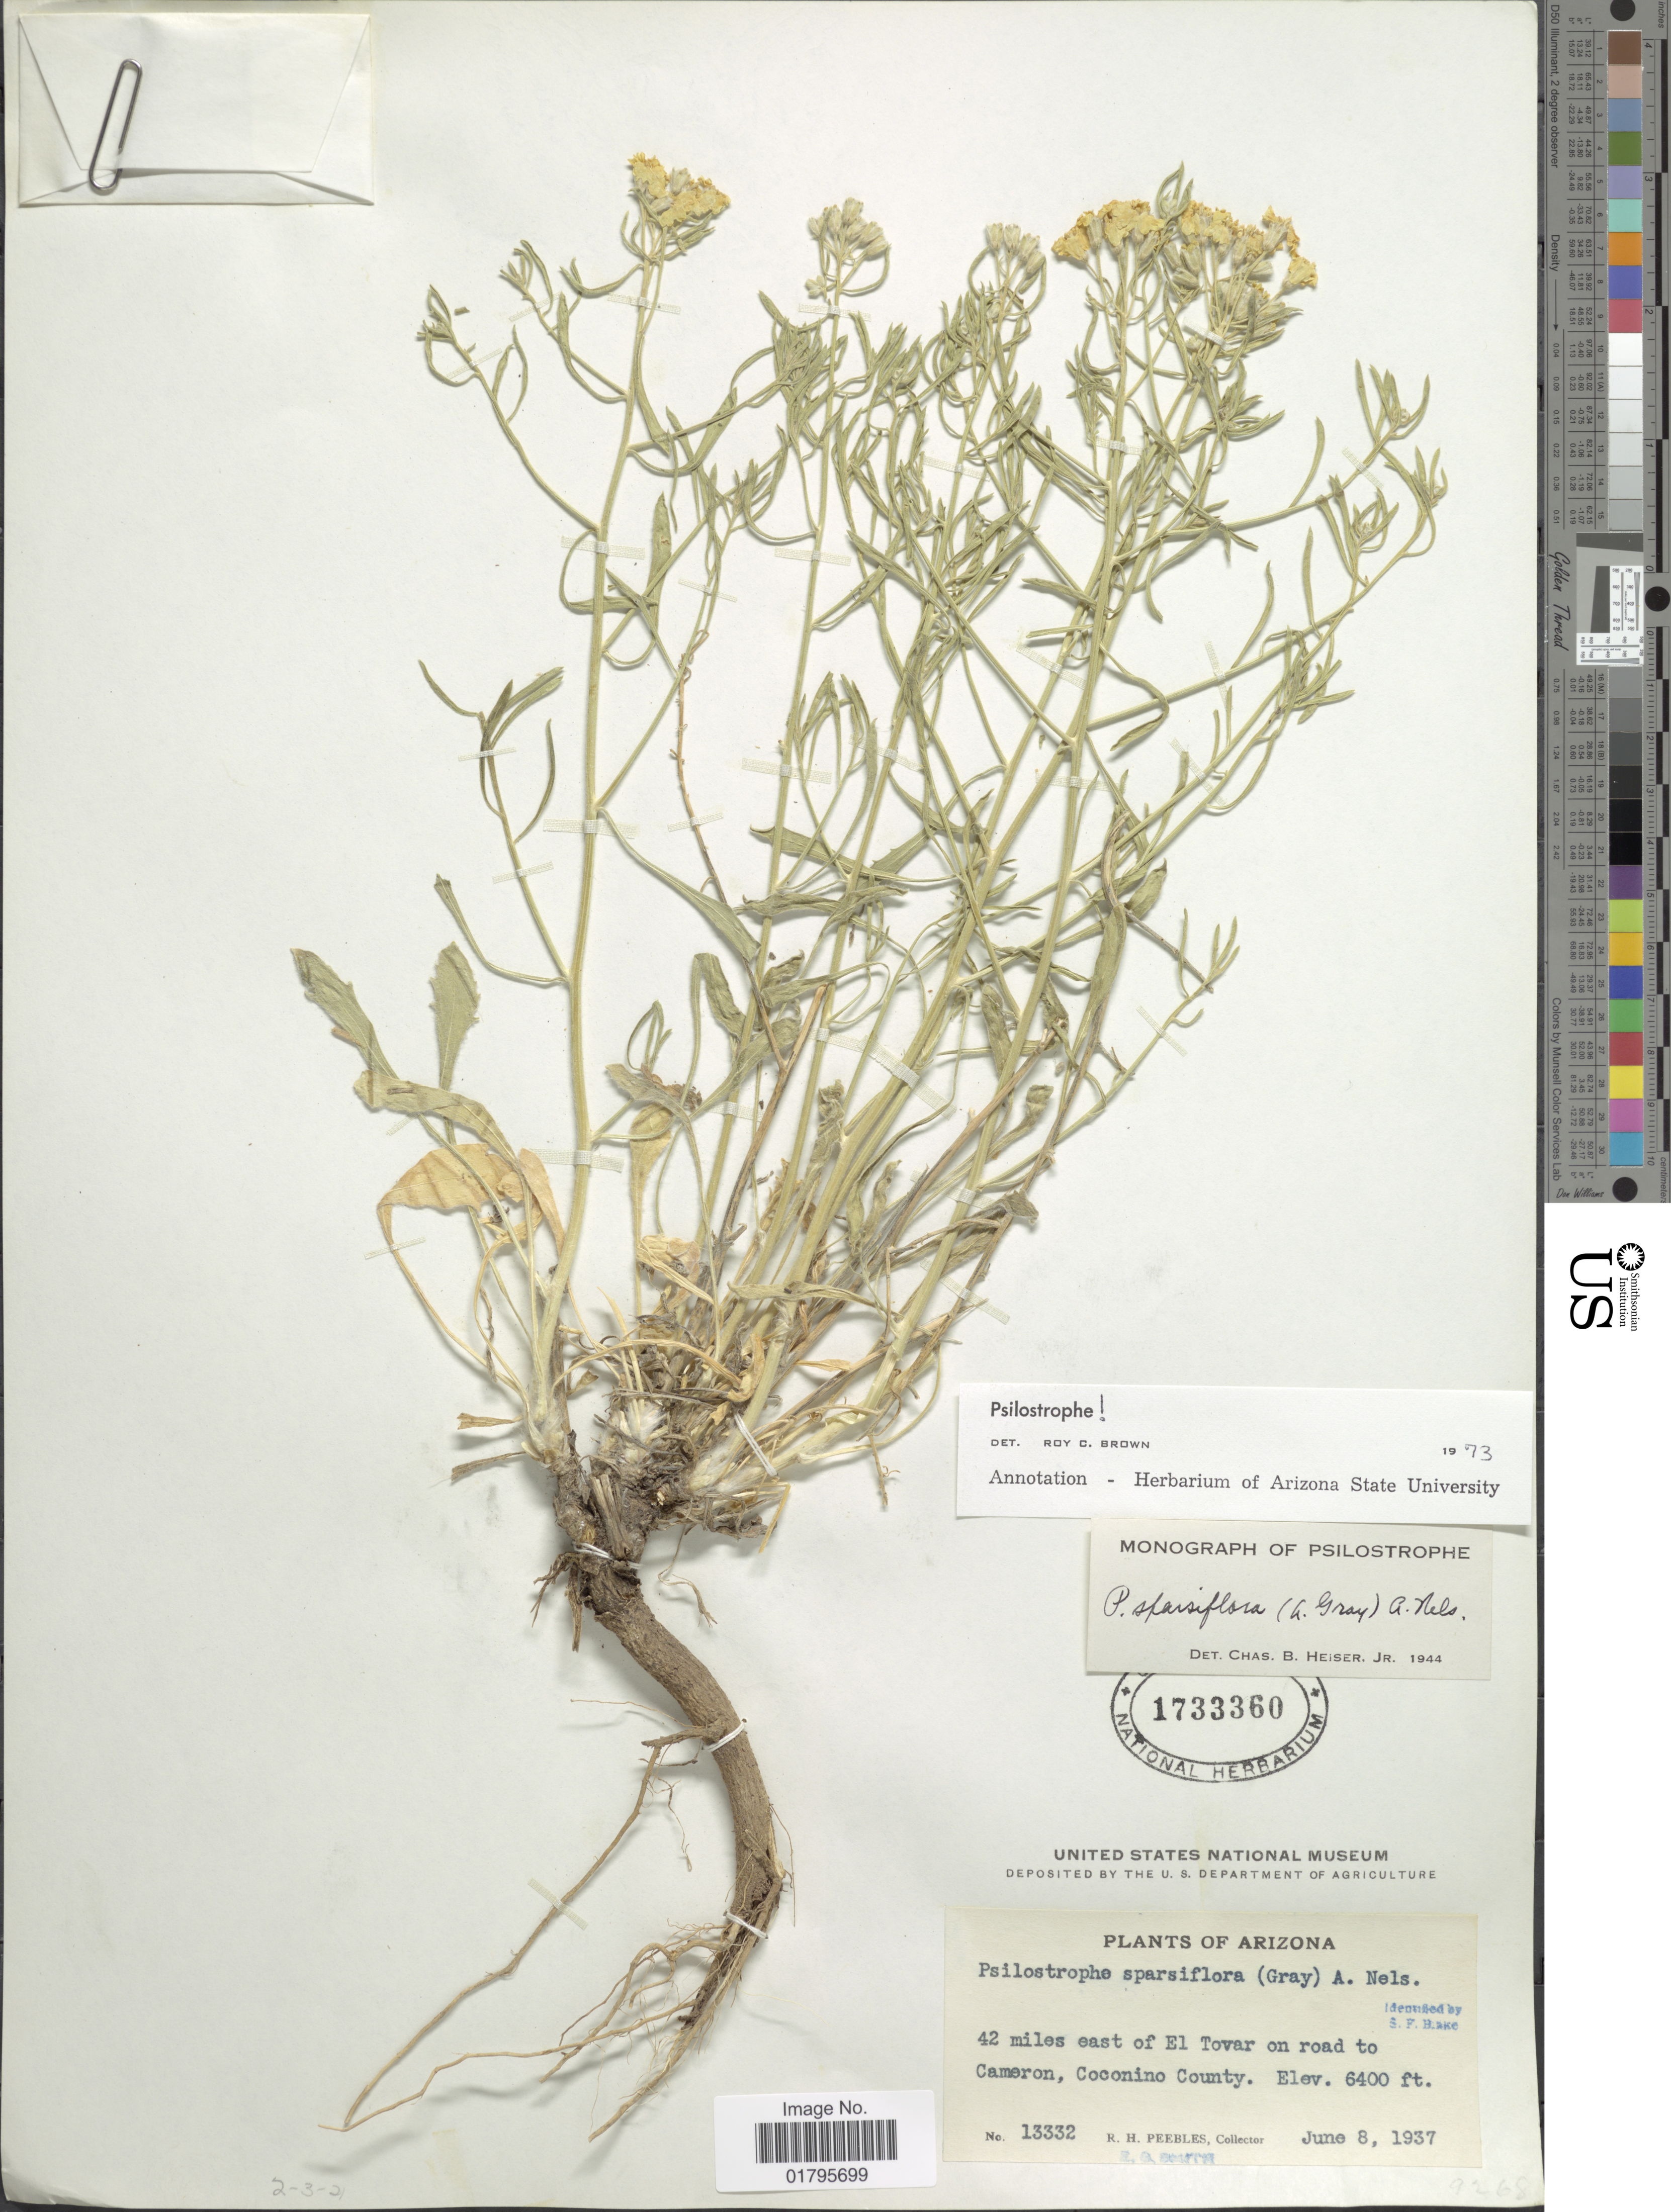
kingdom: Plantae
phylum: Tracheophyta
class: Magnoliopsida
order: Asterales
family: Asteraceae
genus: Psilostrophe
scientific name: Psilostrophe sparsiflora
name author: (A. Gray) A. Nelson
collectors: R. H. Peebles & Collector illegible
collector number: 13332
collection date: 1937-06-08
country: United States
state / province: Arizona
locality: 42 miles east of El Tovar on road to Cameron, Coconino County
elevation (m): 1951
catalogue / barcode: US 1733360